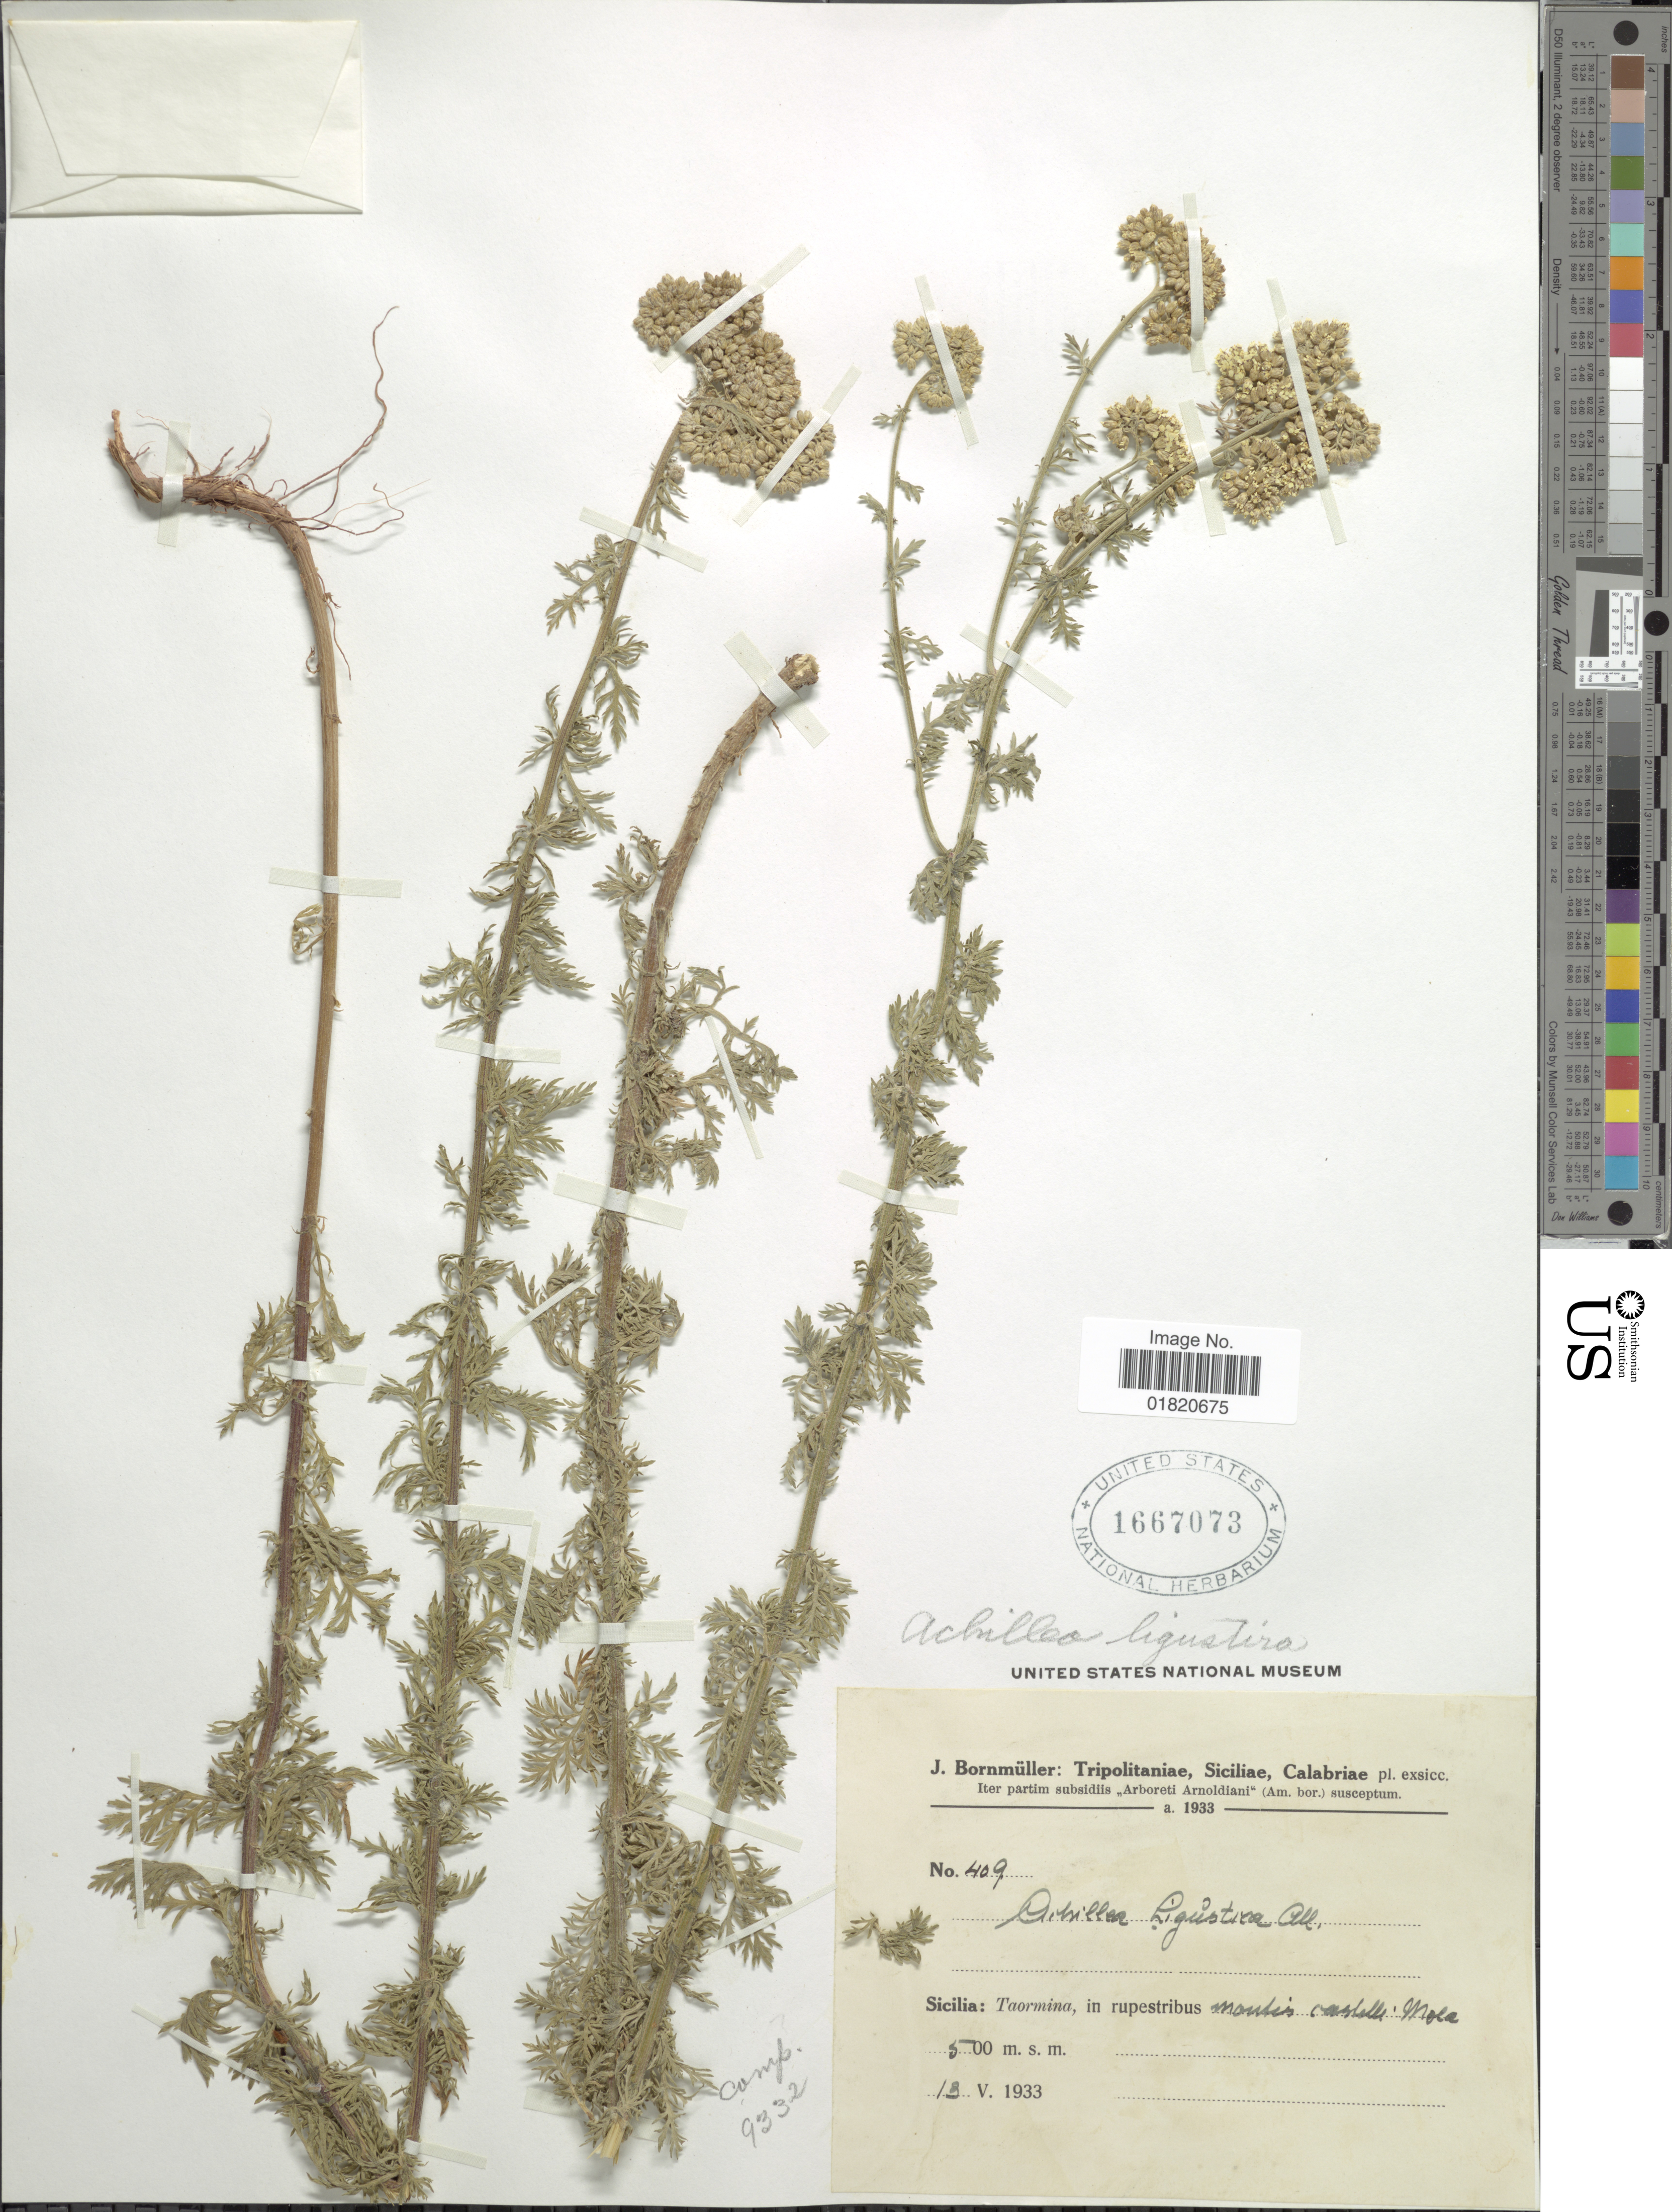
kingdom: Plantae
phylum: Tracheophyta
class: Magnoliopsida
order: Asterales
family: Asteraceae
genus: Achillea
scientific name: Achillea ligustica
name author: All.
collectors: J. Bornmüller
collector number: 409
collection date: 1933-05-13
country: Italy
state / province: Siciliana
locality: Taormina, in rupestribus montis castelli Mola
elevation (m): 500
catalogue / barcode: US 1667073